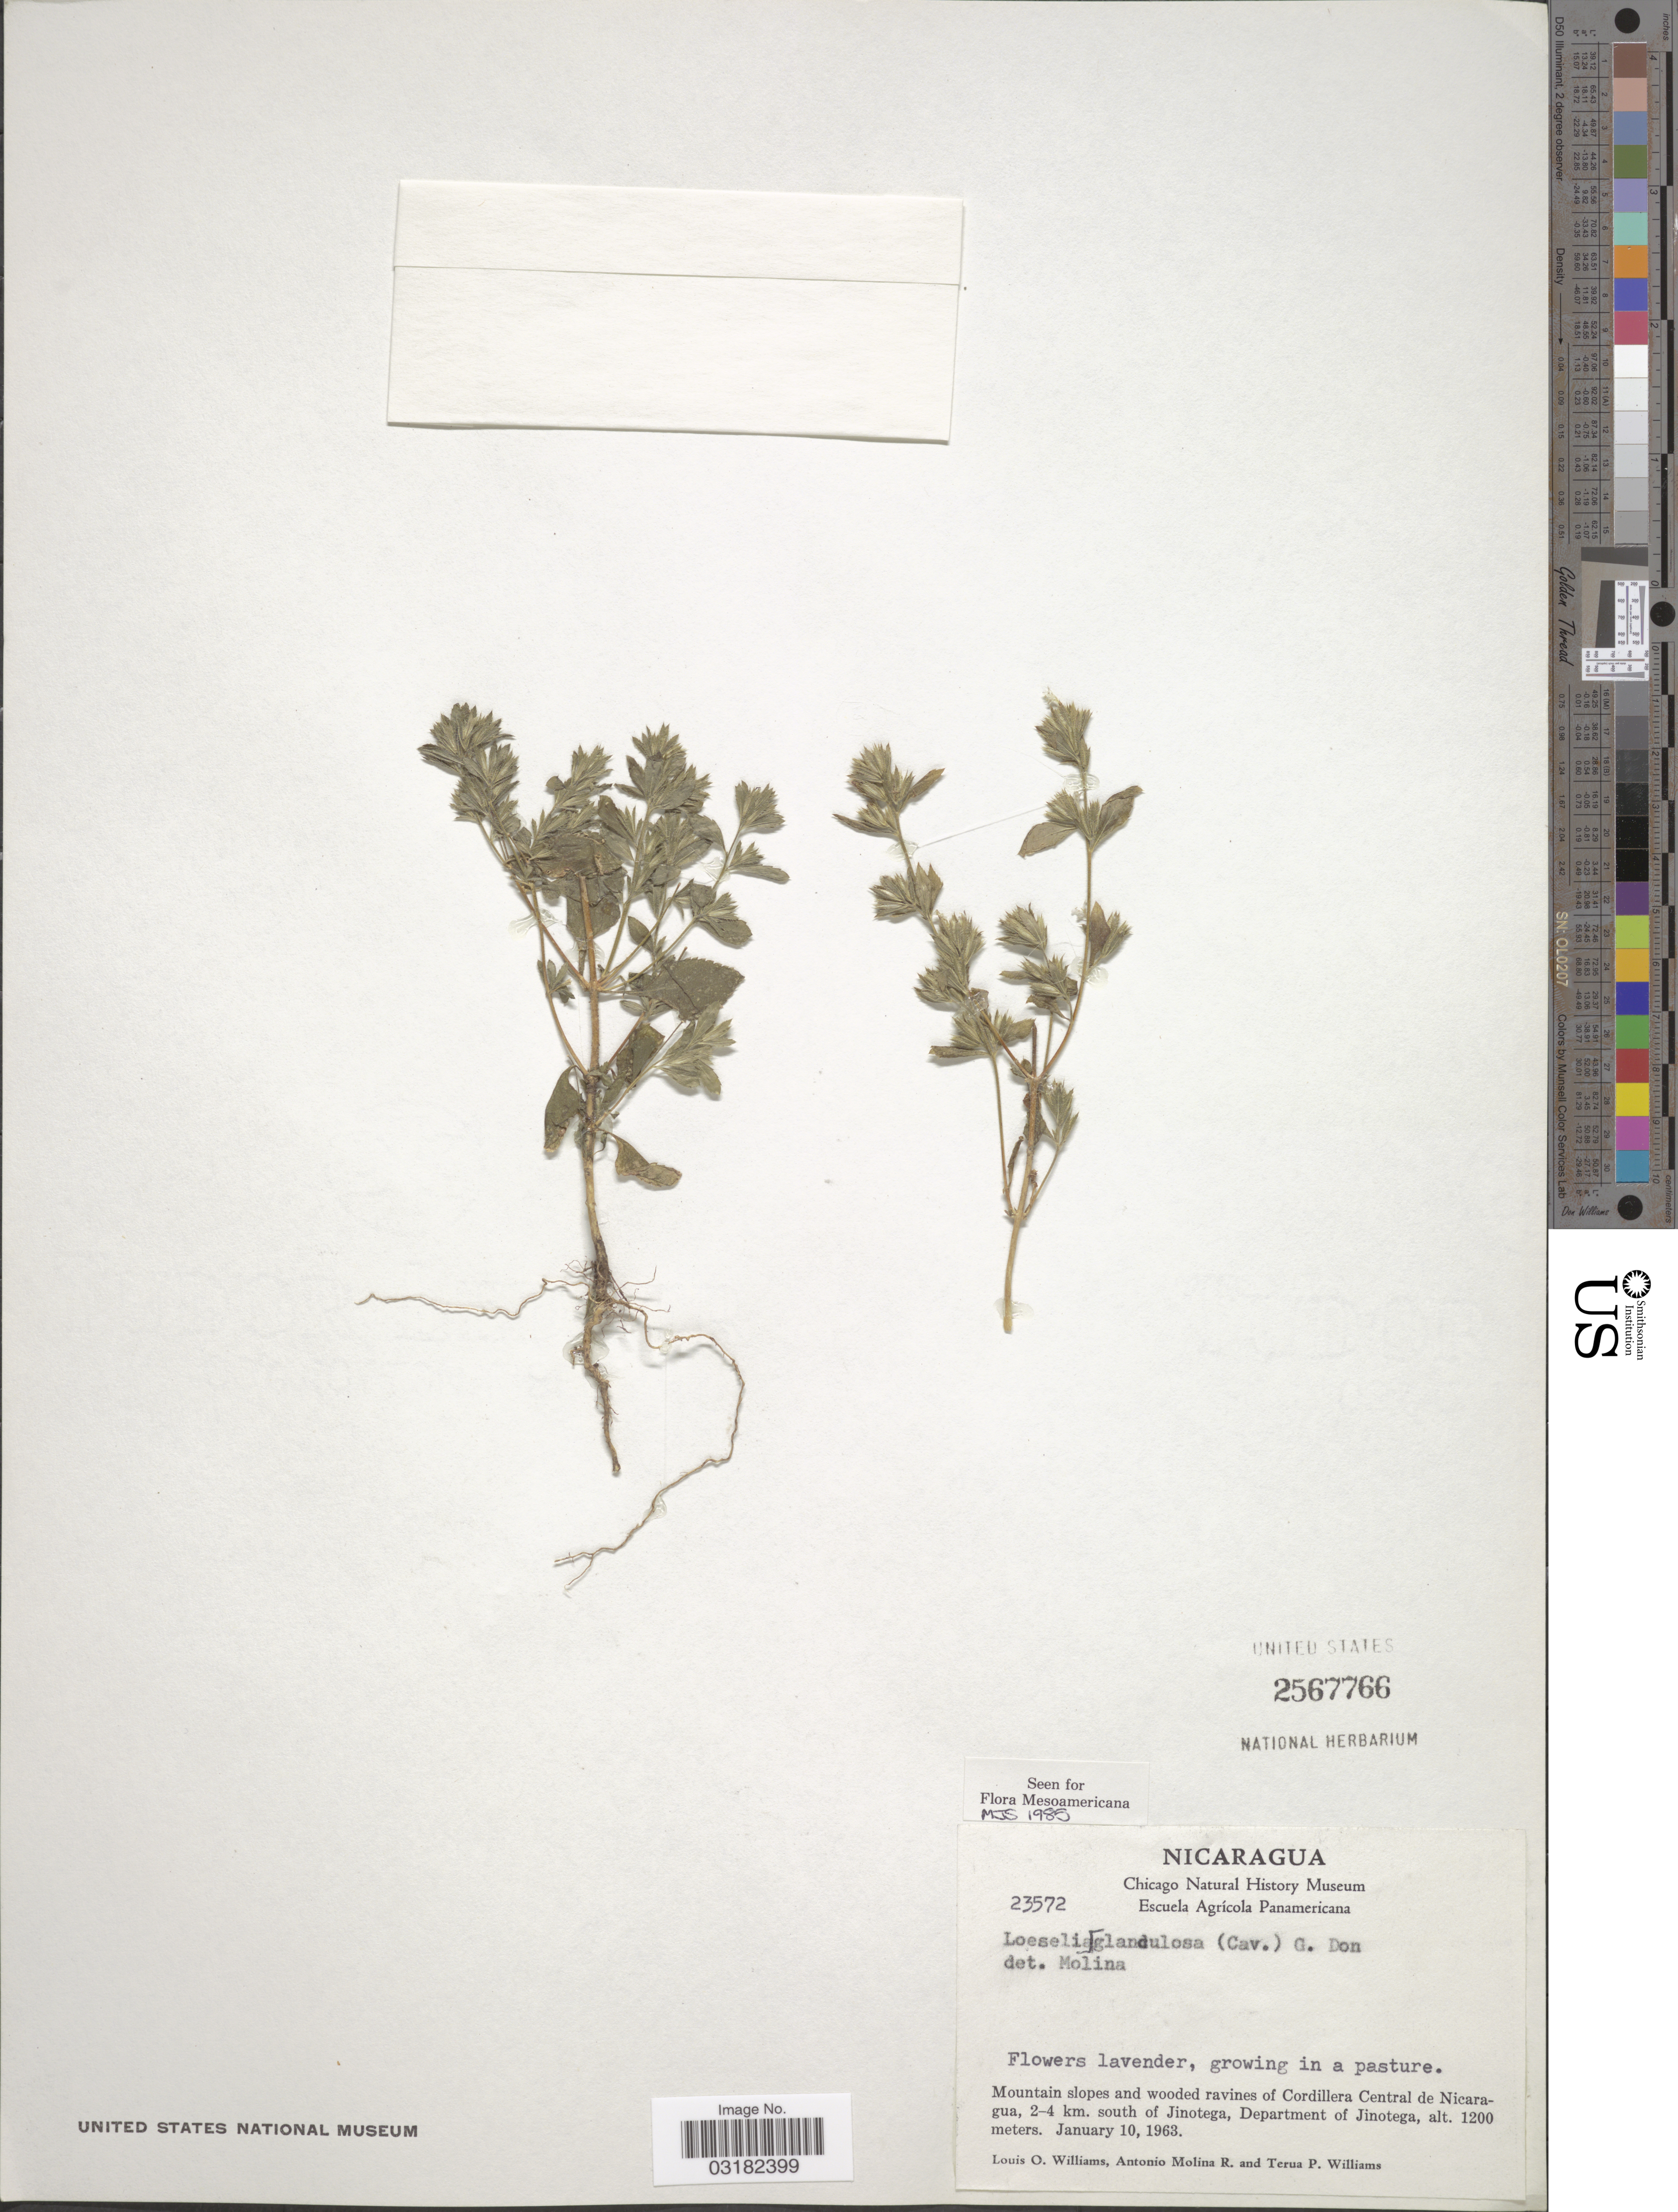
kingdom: Plantae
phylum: Tracheophyta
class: Magnoliopsida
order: Ericales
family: Polemoniaceae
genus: Loeselia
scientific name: Loeselia glandulosa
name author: (Cav.) G. Don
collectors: L. O. Williams, A. Molina R. & T. Williams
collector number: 23572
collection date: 1963-01-10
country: Nicaragua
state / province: Jinotega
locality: Mountain slopes and wooded ravines of Cordillera Central de Nicaragua, 2-4 km. south of Jinotega, Department of Jinotega.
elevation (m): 1200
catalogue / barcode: US 2567766